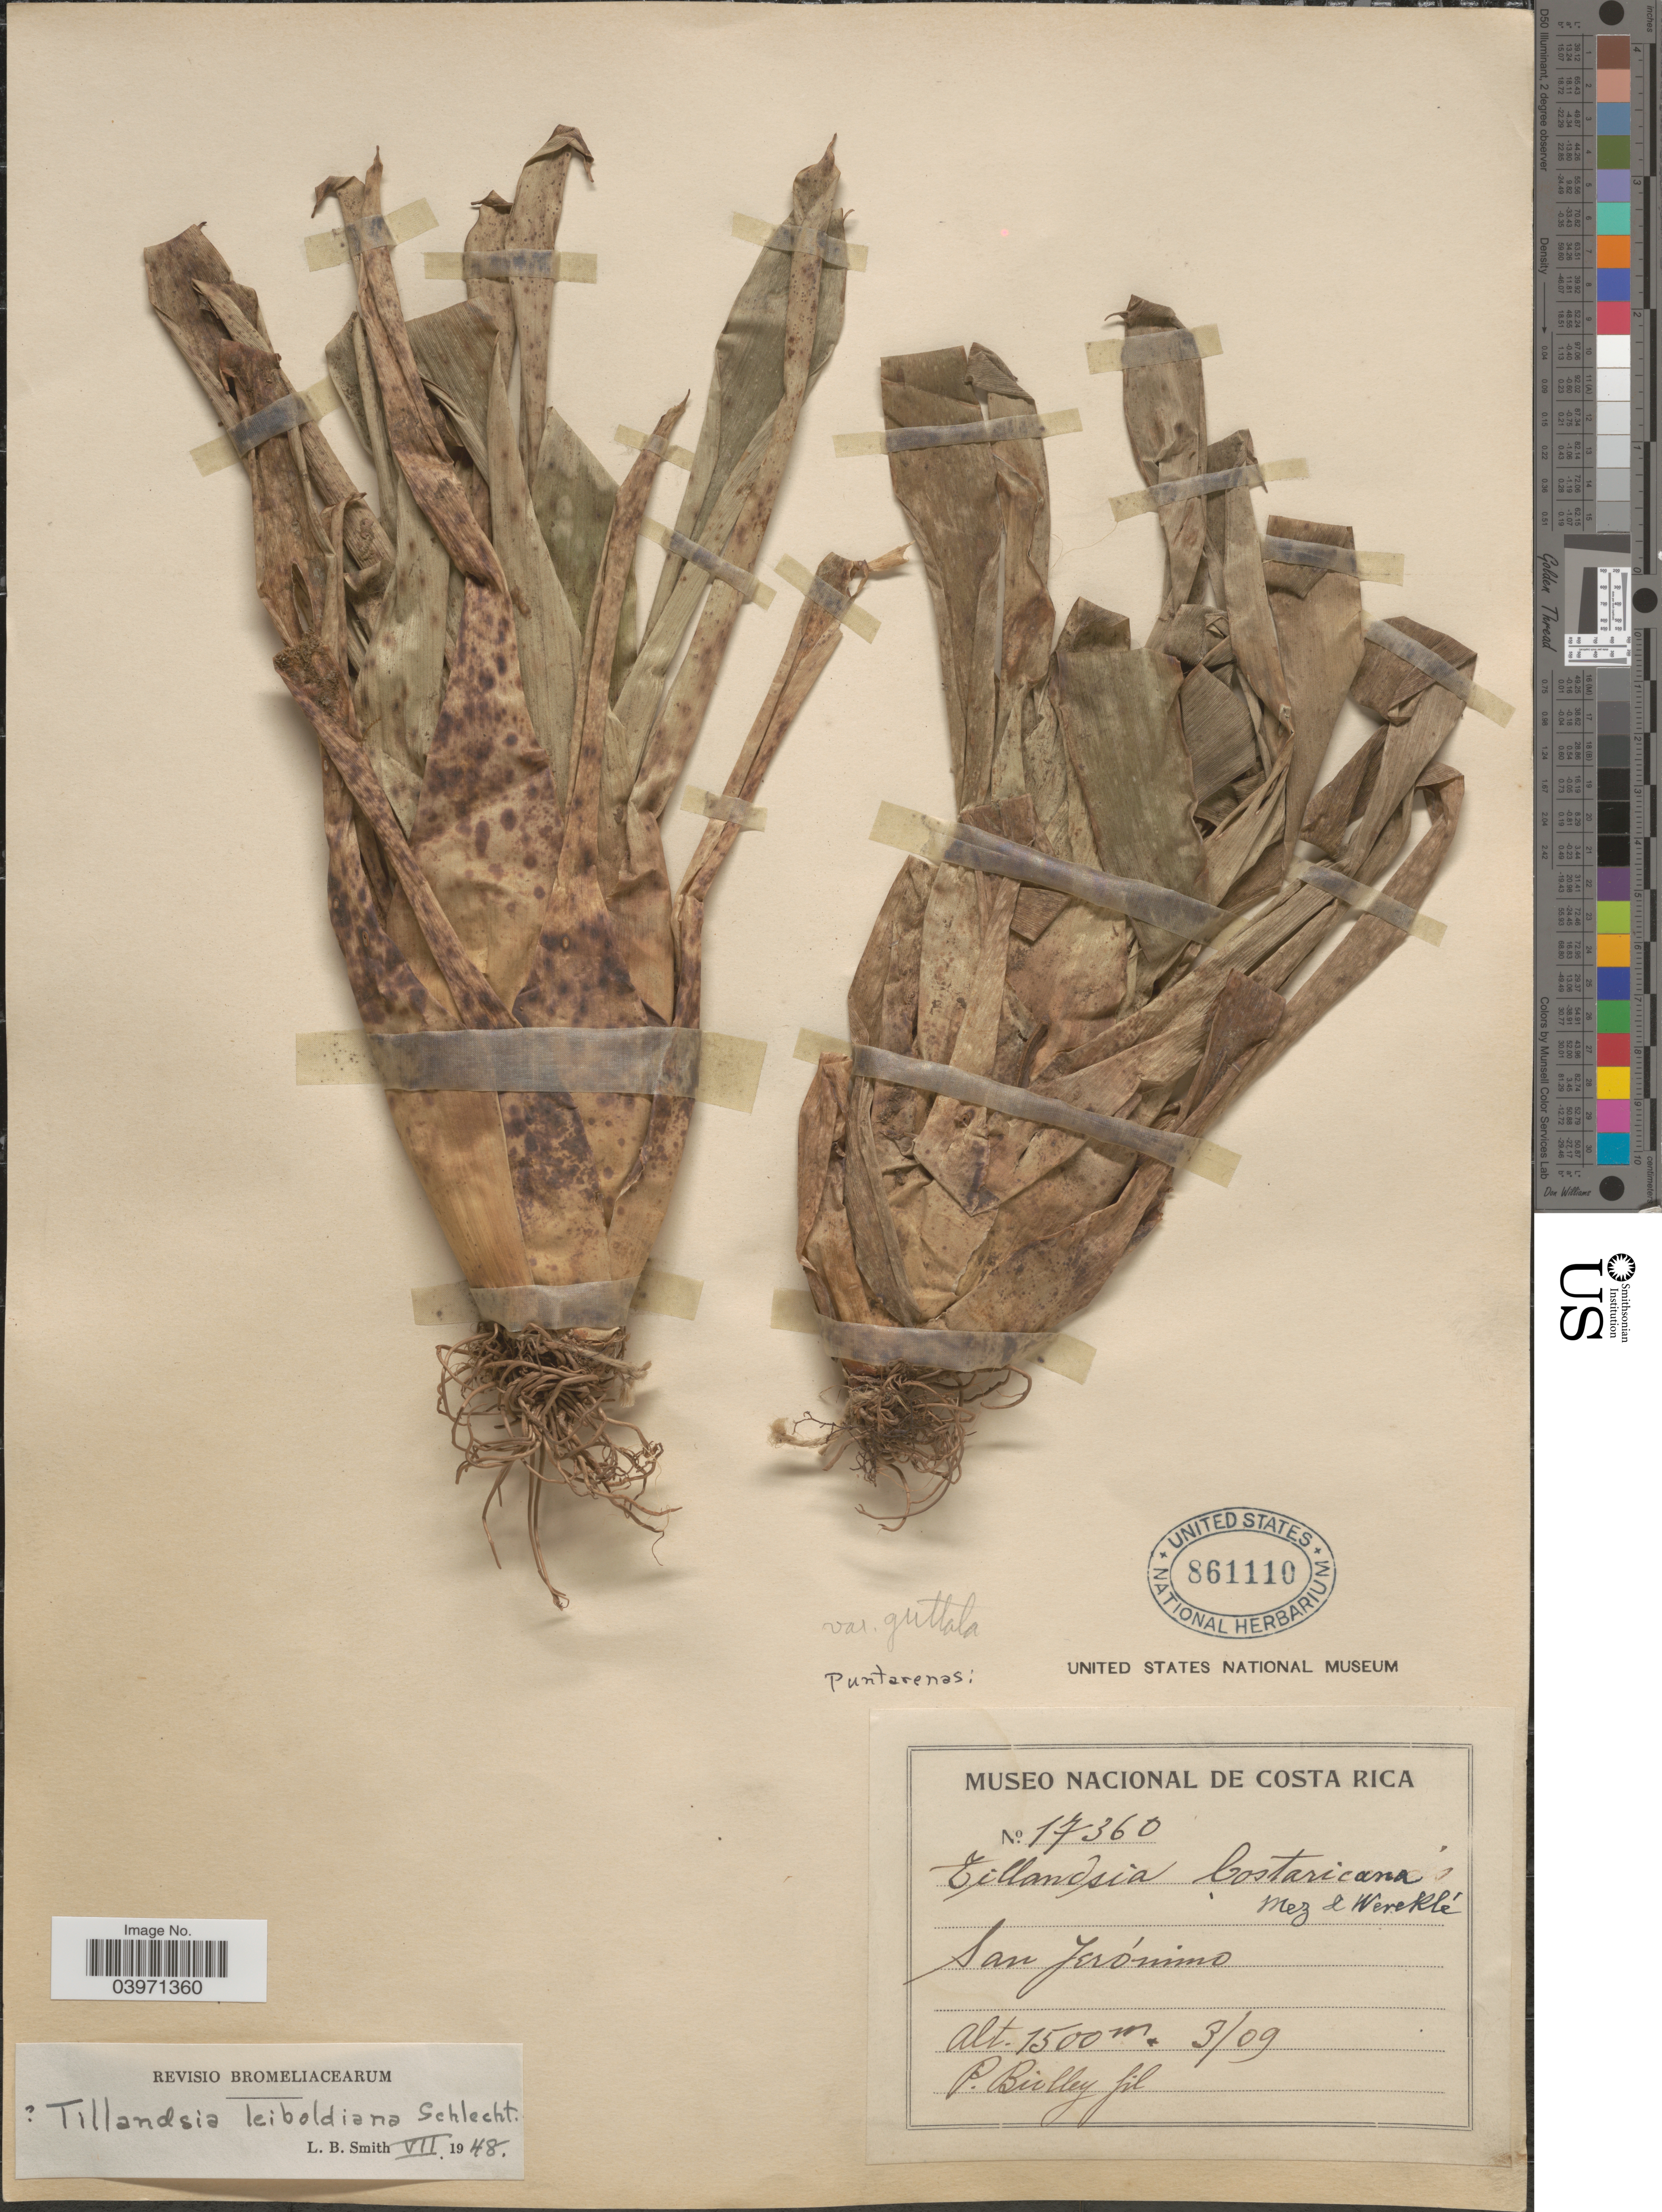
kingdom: Plantae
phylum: Tracheophyta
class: Liliopsida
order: Poales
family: Bromeliaceae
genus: Tillandsia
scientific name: Tillandsia leiboldiana var. guttata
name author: Hobbs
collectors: P. Birlley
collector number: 17360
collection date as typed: Transcribed d/m/y: /3/9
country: Costa Rica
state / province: Puntarenas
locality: San Jerónimo.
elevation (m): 1500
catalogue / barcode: US 861110